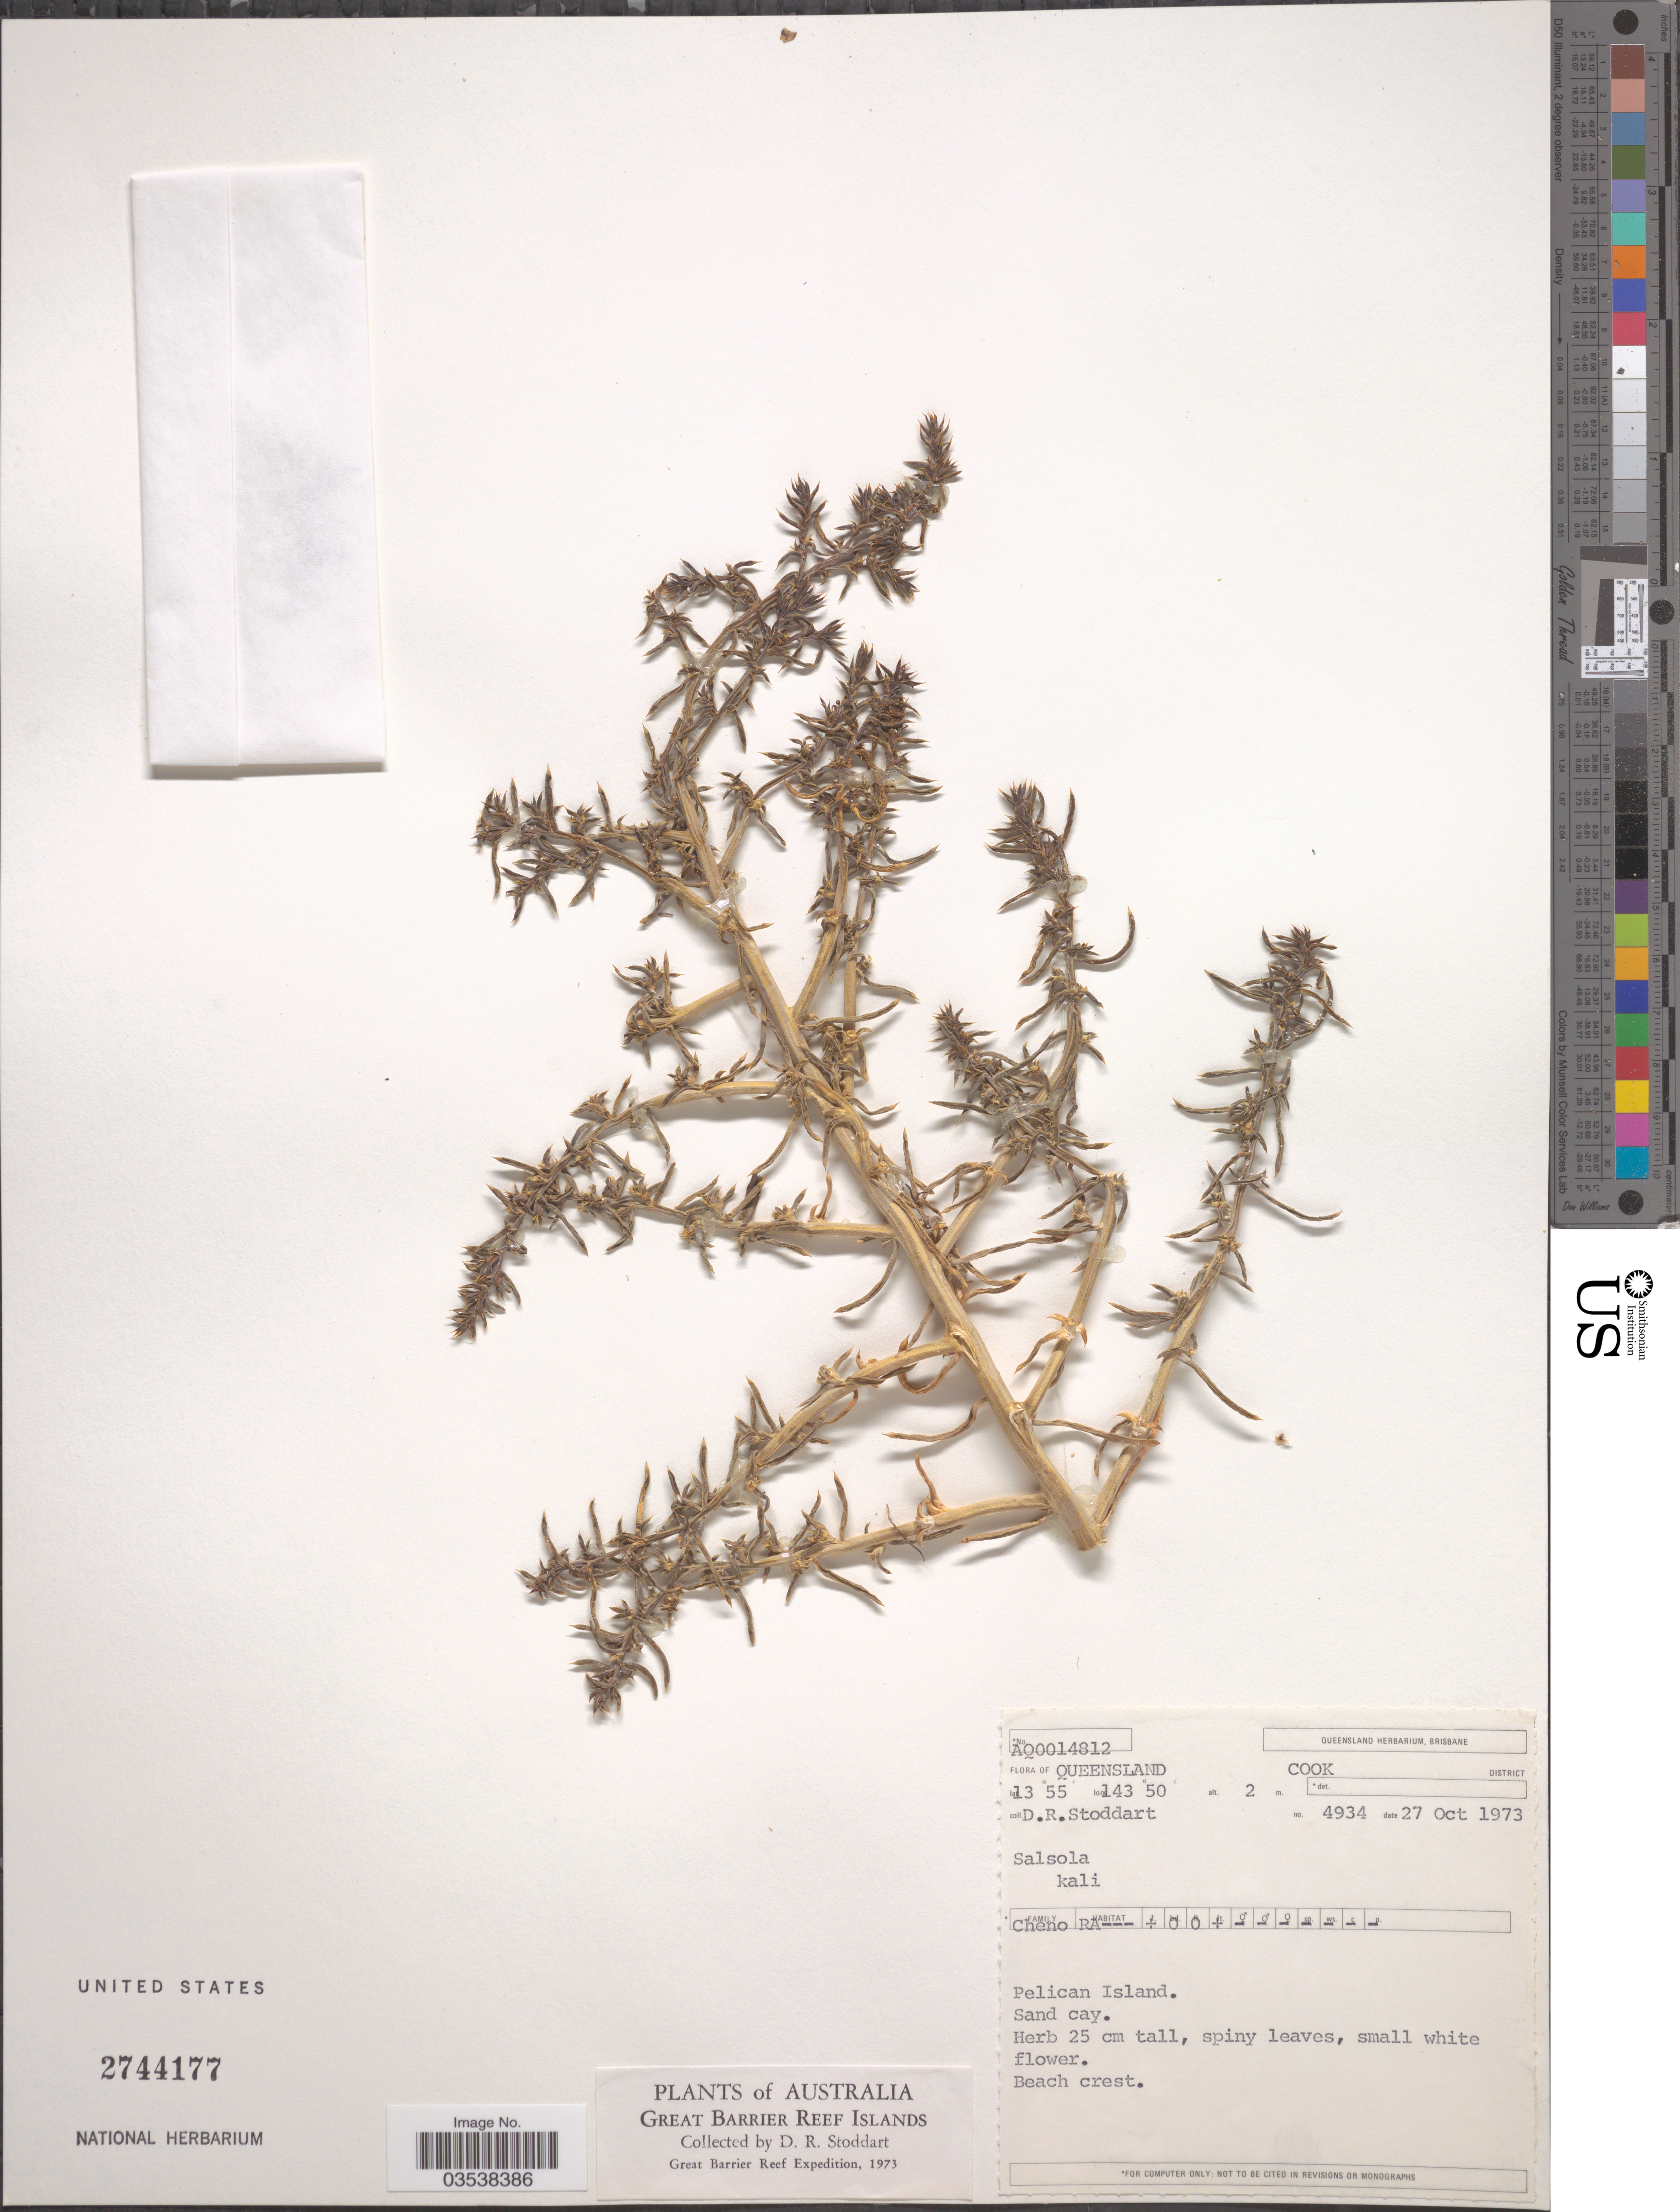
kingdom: Plantae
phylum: Tracheophyta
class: Magnoliopsida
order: Caryophyllales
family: Amaranthaceae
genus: Salsola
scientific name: Salsola kali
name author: L.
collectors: D. R. Stoddart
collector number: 4934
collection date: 1973-10-27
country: Australia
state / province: Queensland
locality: Cook District. Pelican Island. Great Barrier Islands.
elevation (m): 2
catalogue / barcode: US 2744177